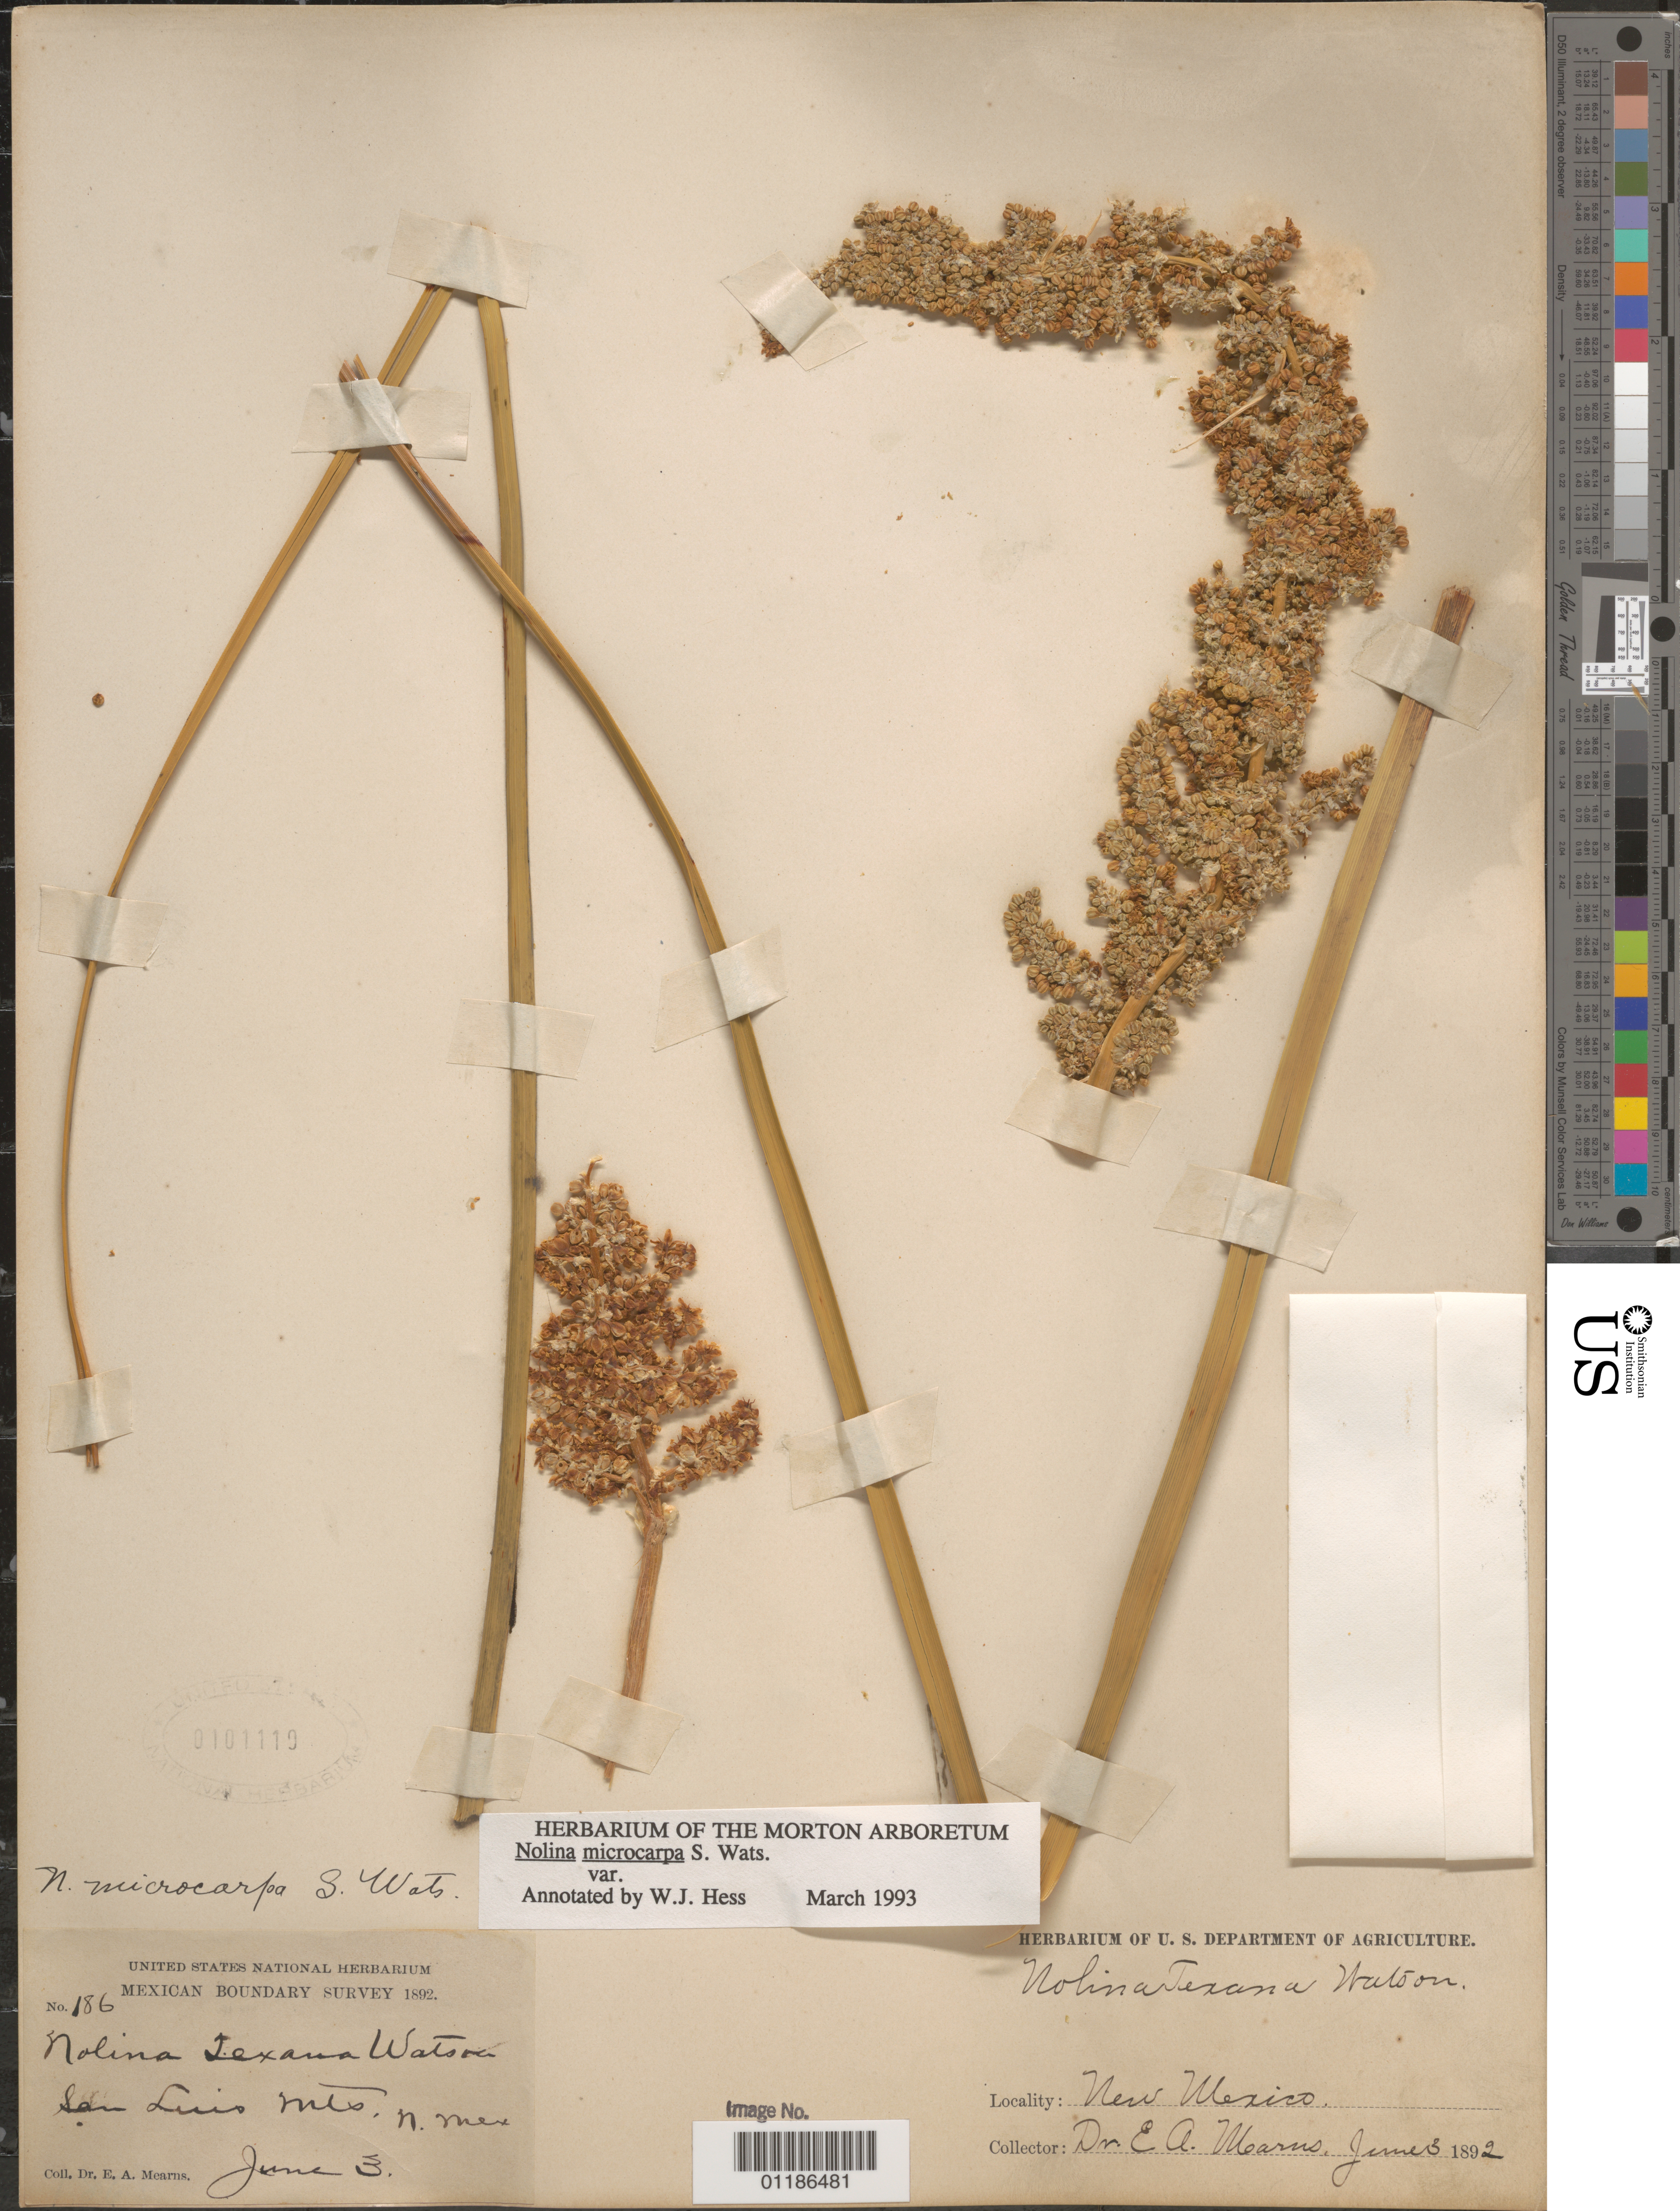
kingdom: Plantae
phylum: Tracheophyta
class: Liliopsida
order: Asparagales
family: Asparagaceae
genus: Nolina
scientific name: Nolina microcarpa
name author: S. Watson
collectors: E. A. Mearns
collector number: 186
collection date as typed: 03 Jun 1892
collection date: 1892-06-03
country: United States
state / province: New Mexico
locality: San Luis Mts.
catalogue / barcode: US 101110